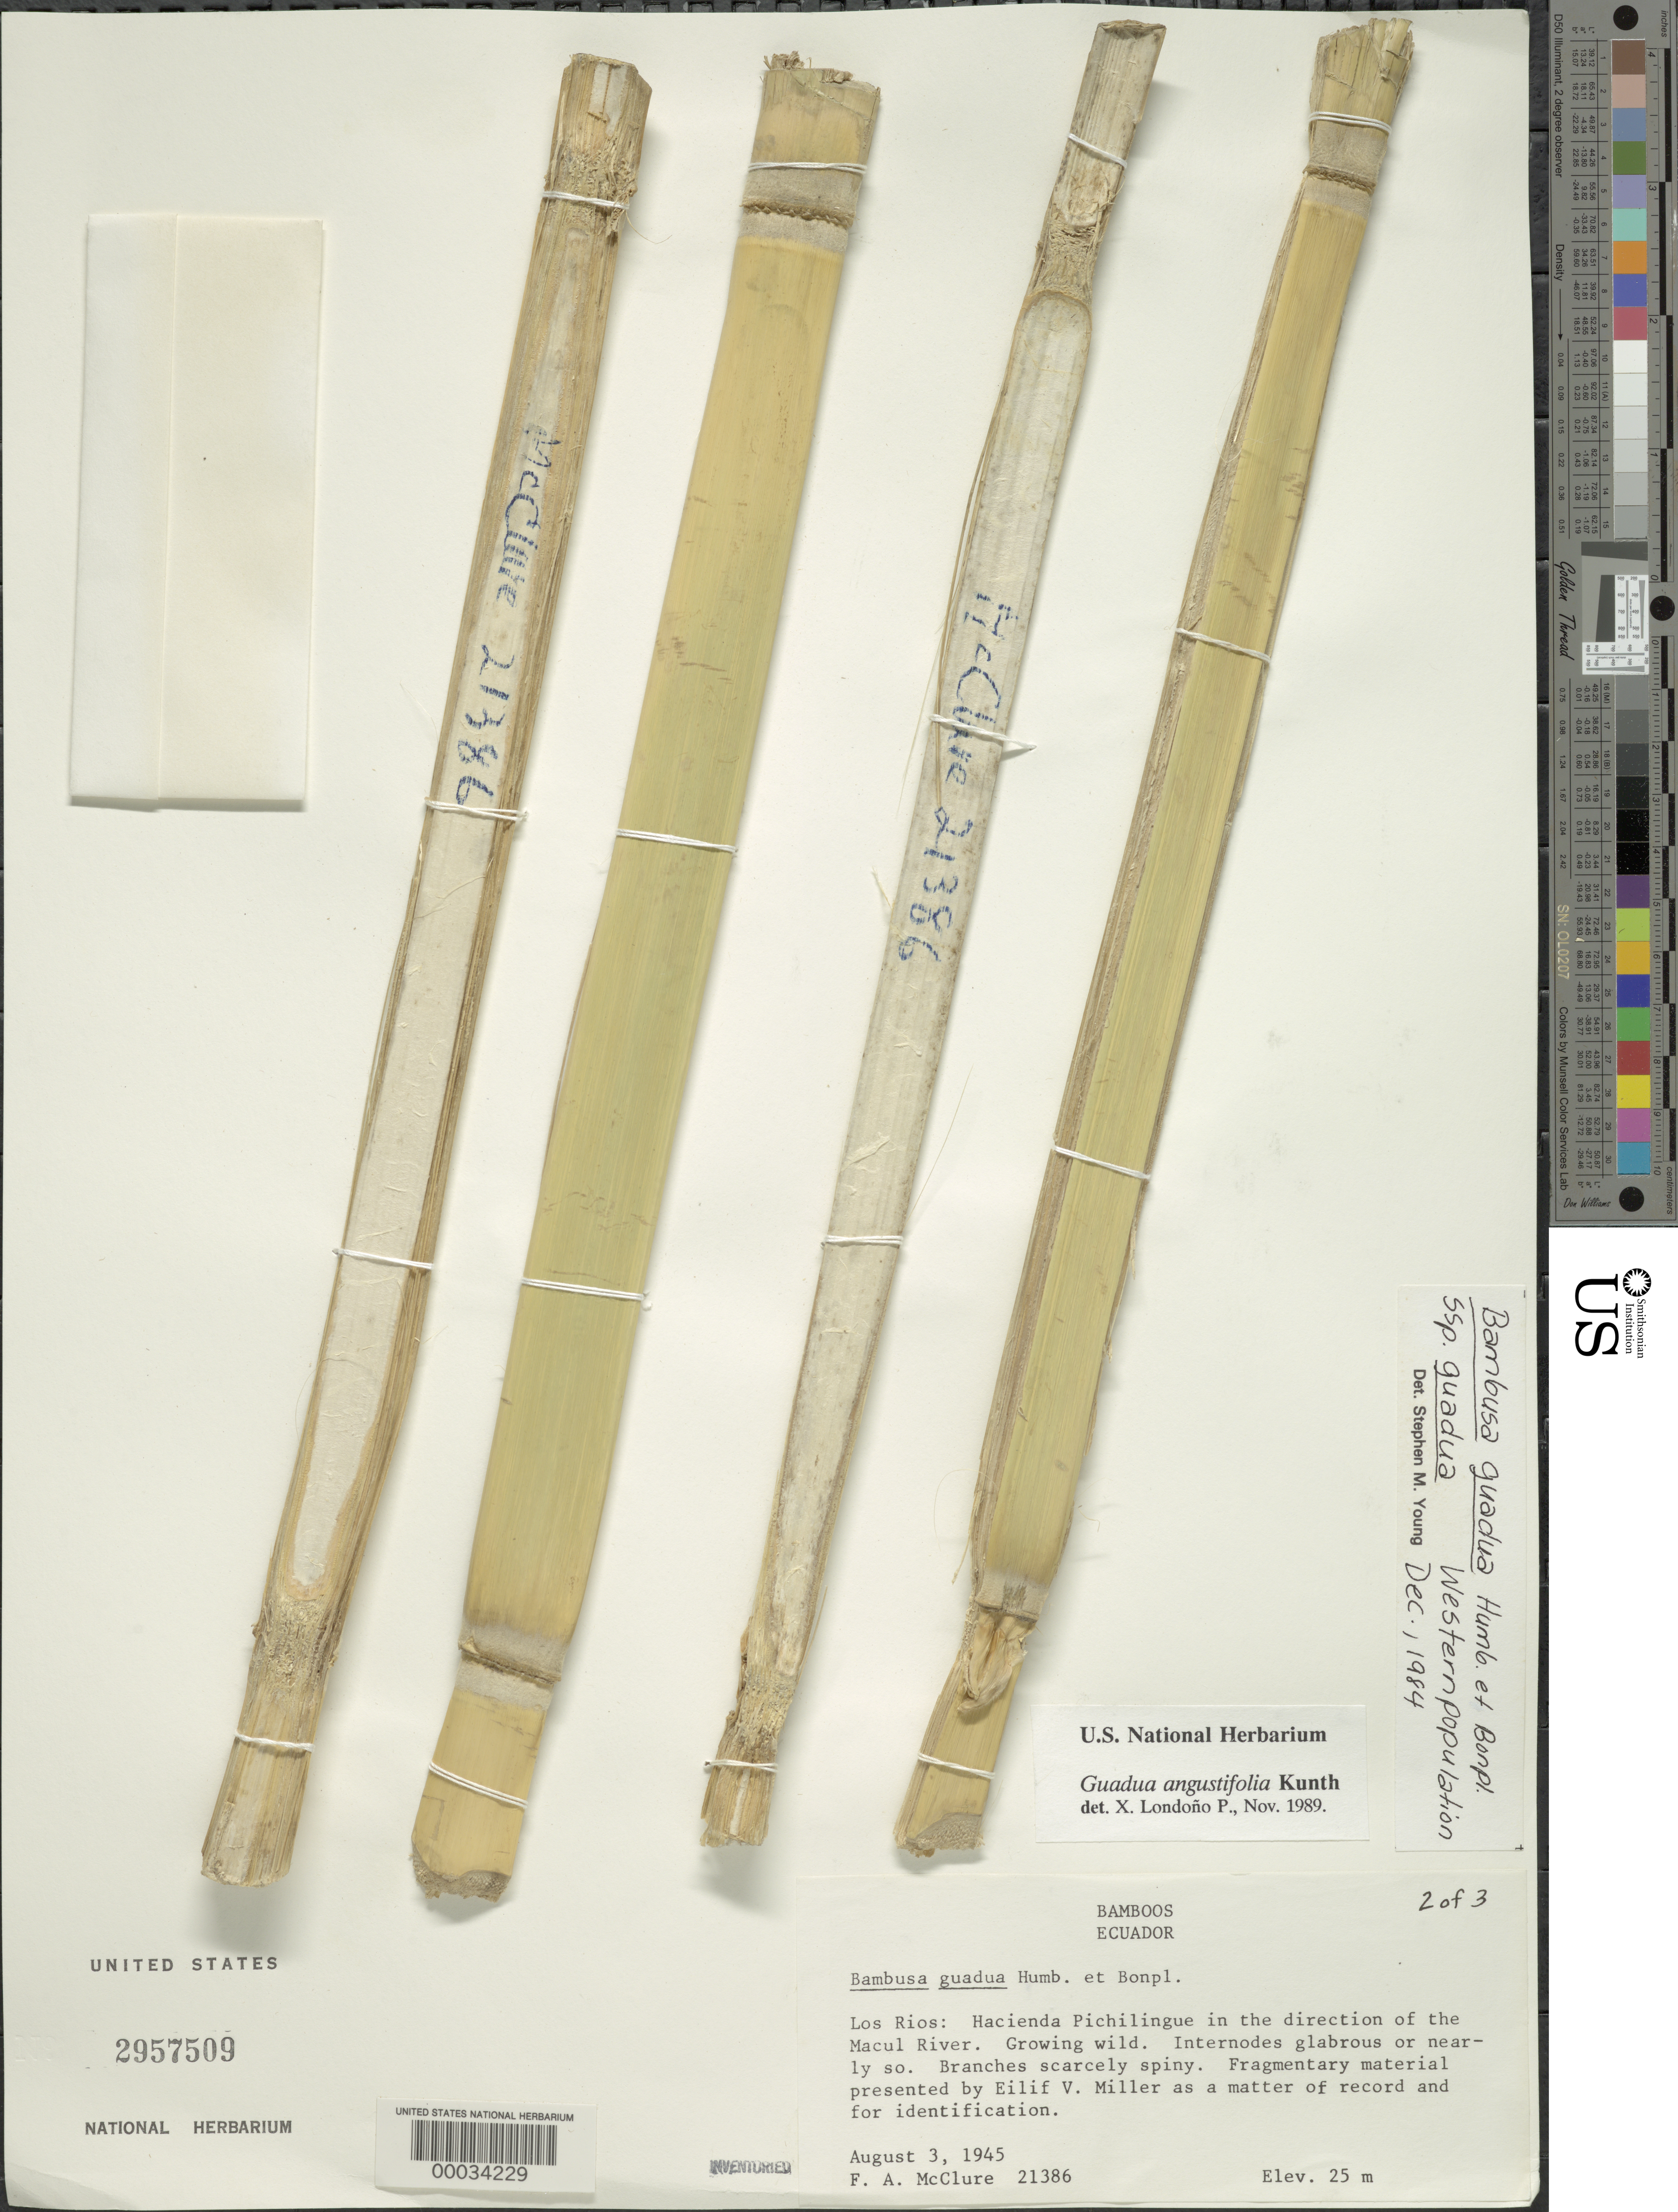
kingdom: Plantae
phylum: Tracheophyta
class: Liliopsida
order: Poales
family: Poaceae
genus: Guadua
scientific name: Guadua angustifolia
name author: Kunth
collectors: F. A. McClure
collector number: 21386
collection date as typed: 03 Aug 1945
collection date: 1945-08-03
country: Ecuador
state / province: Los Ríos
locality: Hacienda pichilingue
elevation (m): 25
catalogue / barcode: US 2957509